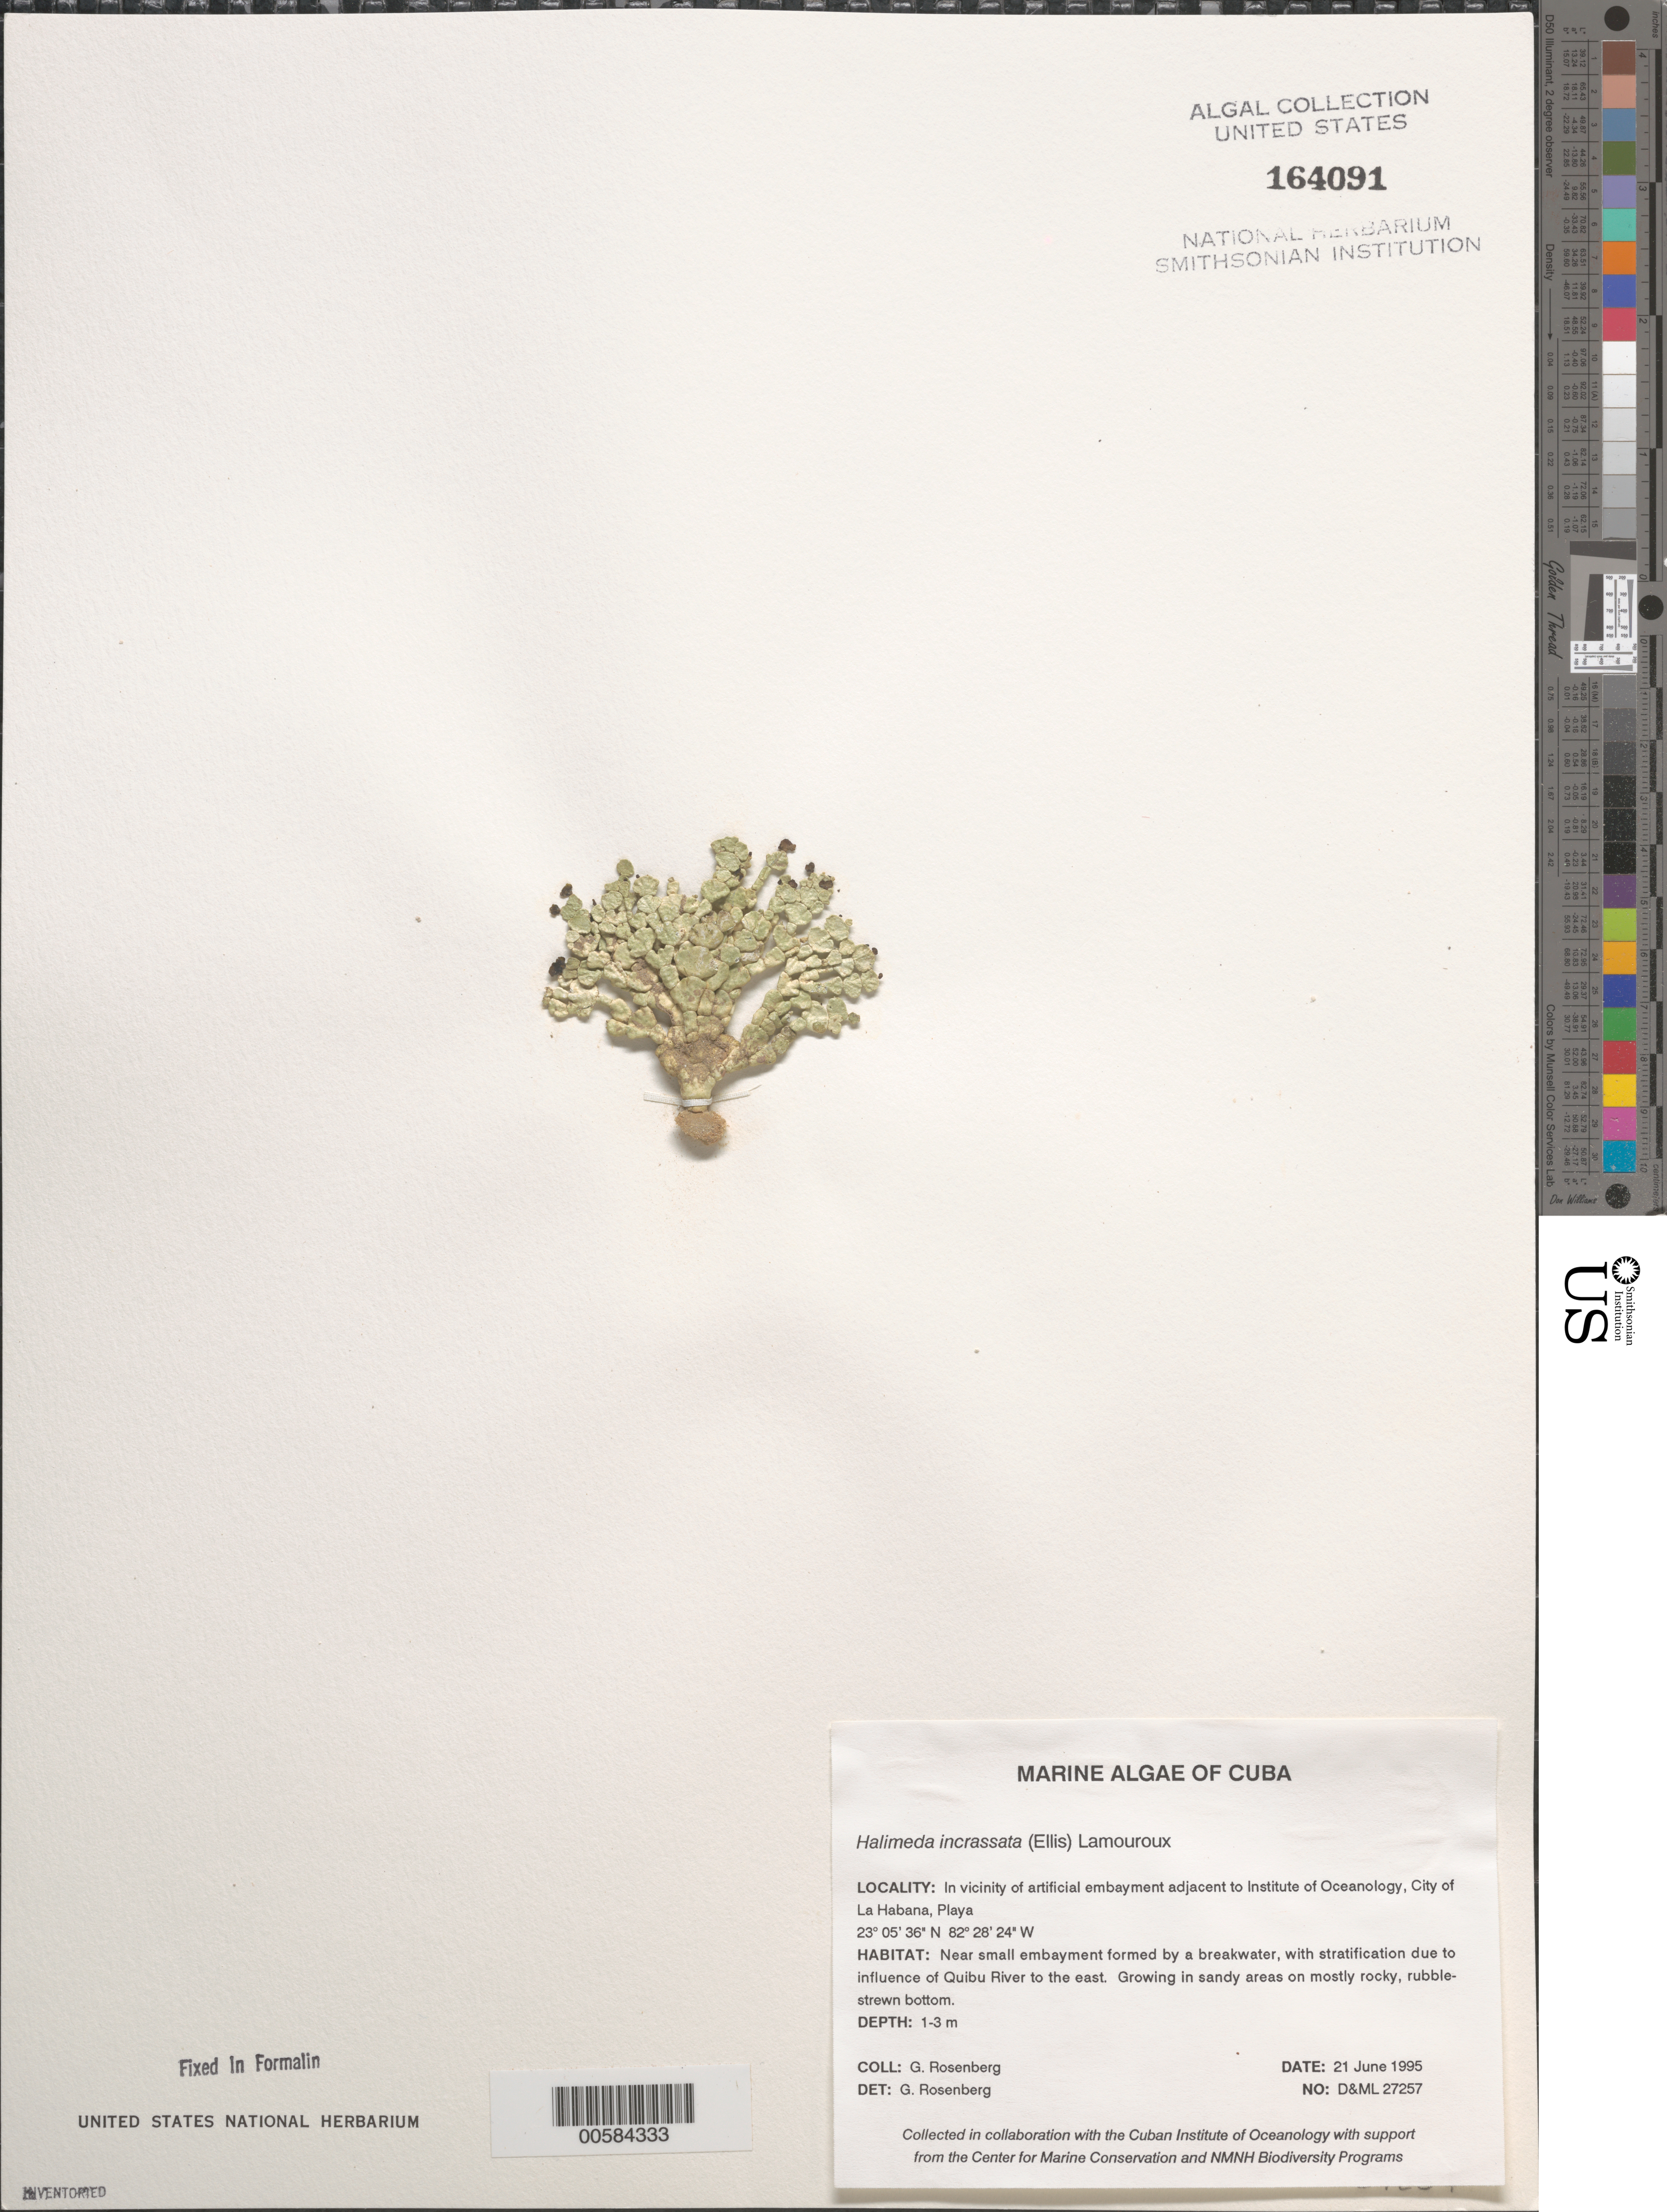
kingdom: Plantae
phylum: Chlorophyta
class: Ulvophyceae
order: Bryopsidales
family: Halimedaceae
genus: Halimeda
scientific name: Halimeda incrassata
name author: (J. Ellis) J.V.Lamouroux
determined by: Rosenberg, G.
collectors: G. Rosenberg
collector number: D&ML 27257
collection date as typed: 21 Jun 1995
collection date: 1995-06-21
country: Cuba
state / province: La Habana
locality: La habana, playa, by institute of oceanology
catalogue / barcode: US 164091